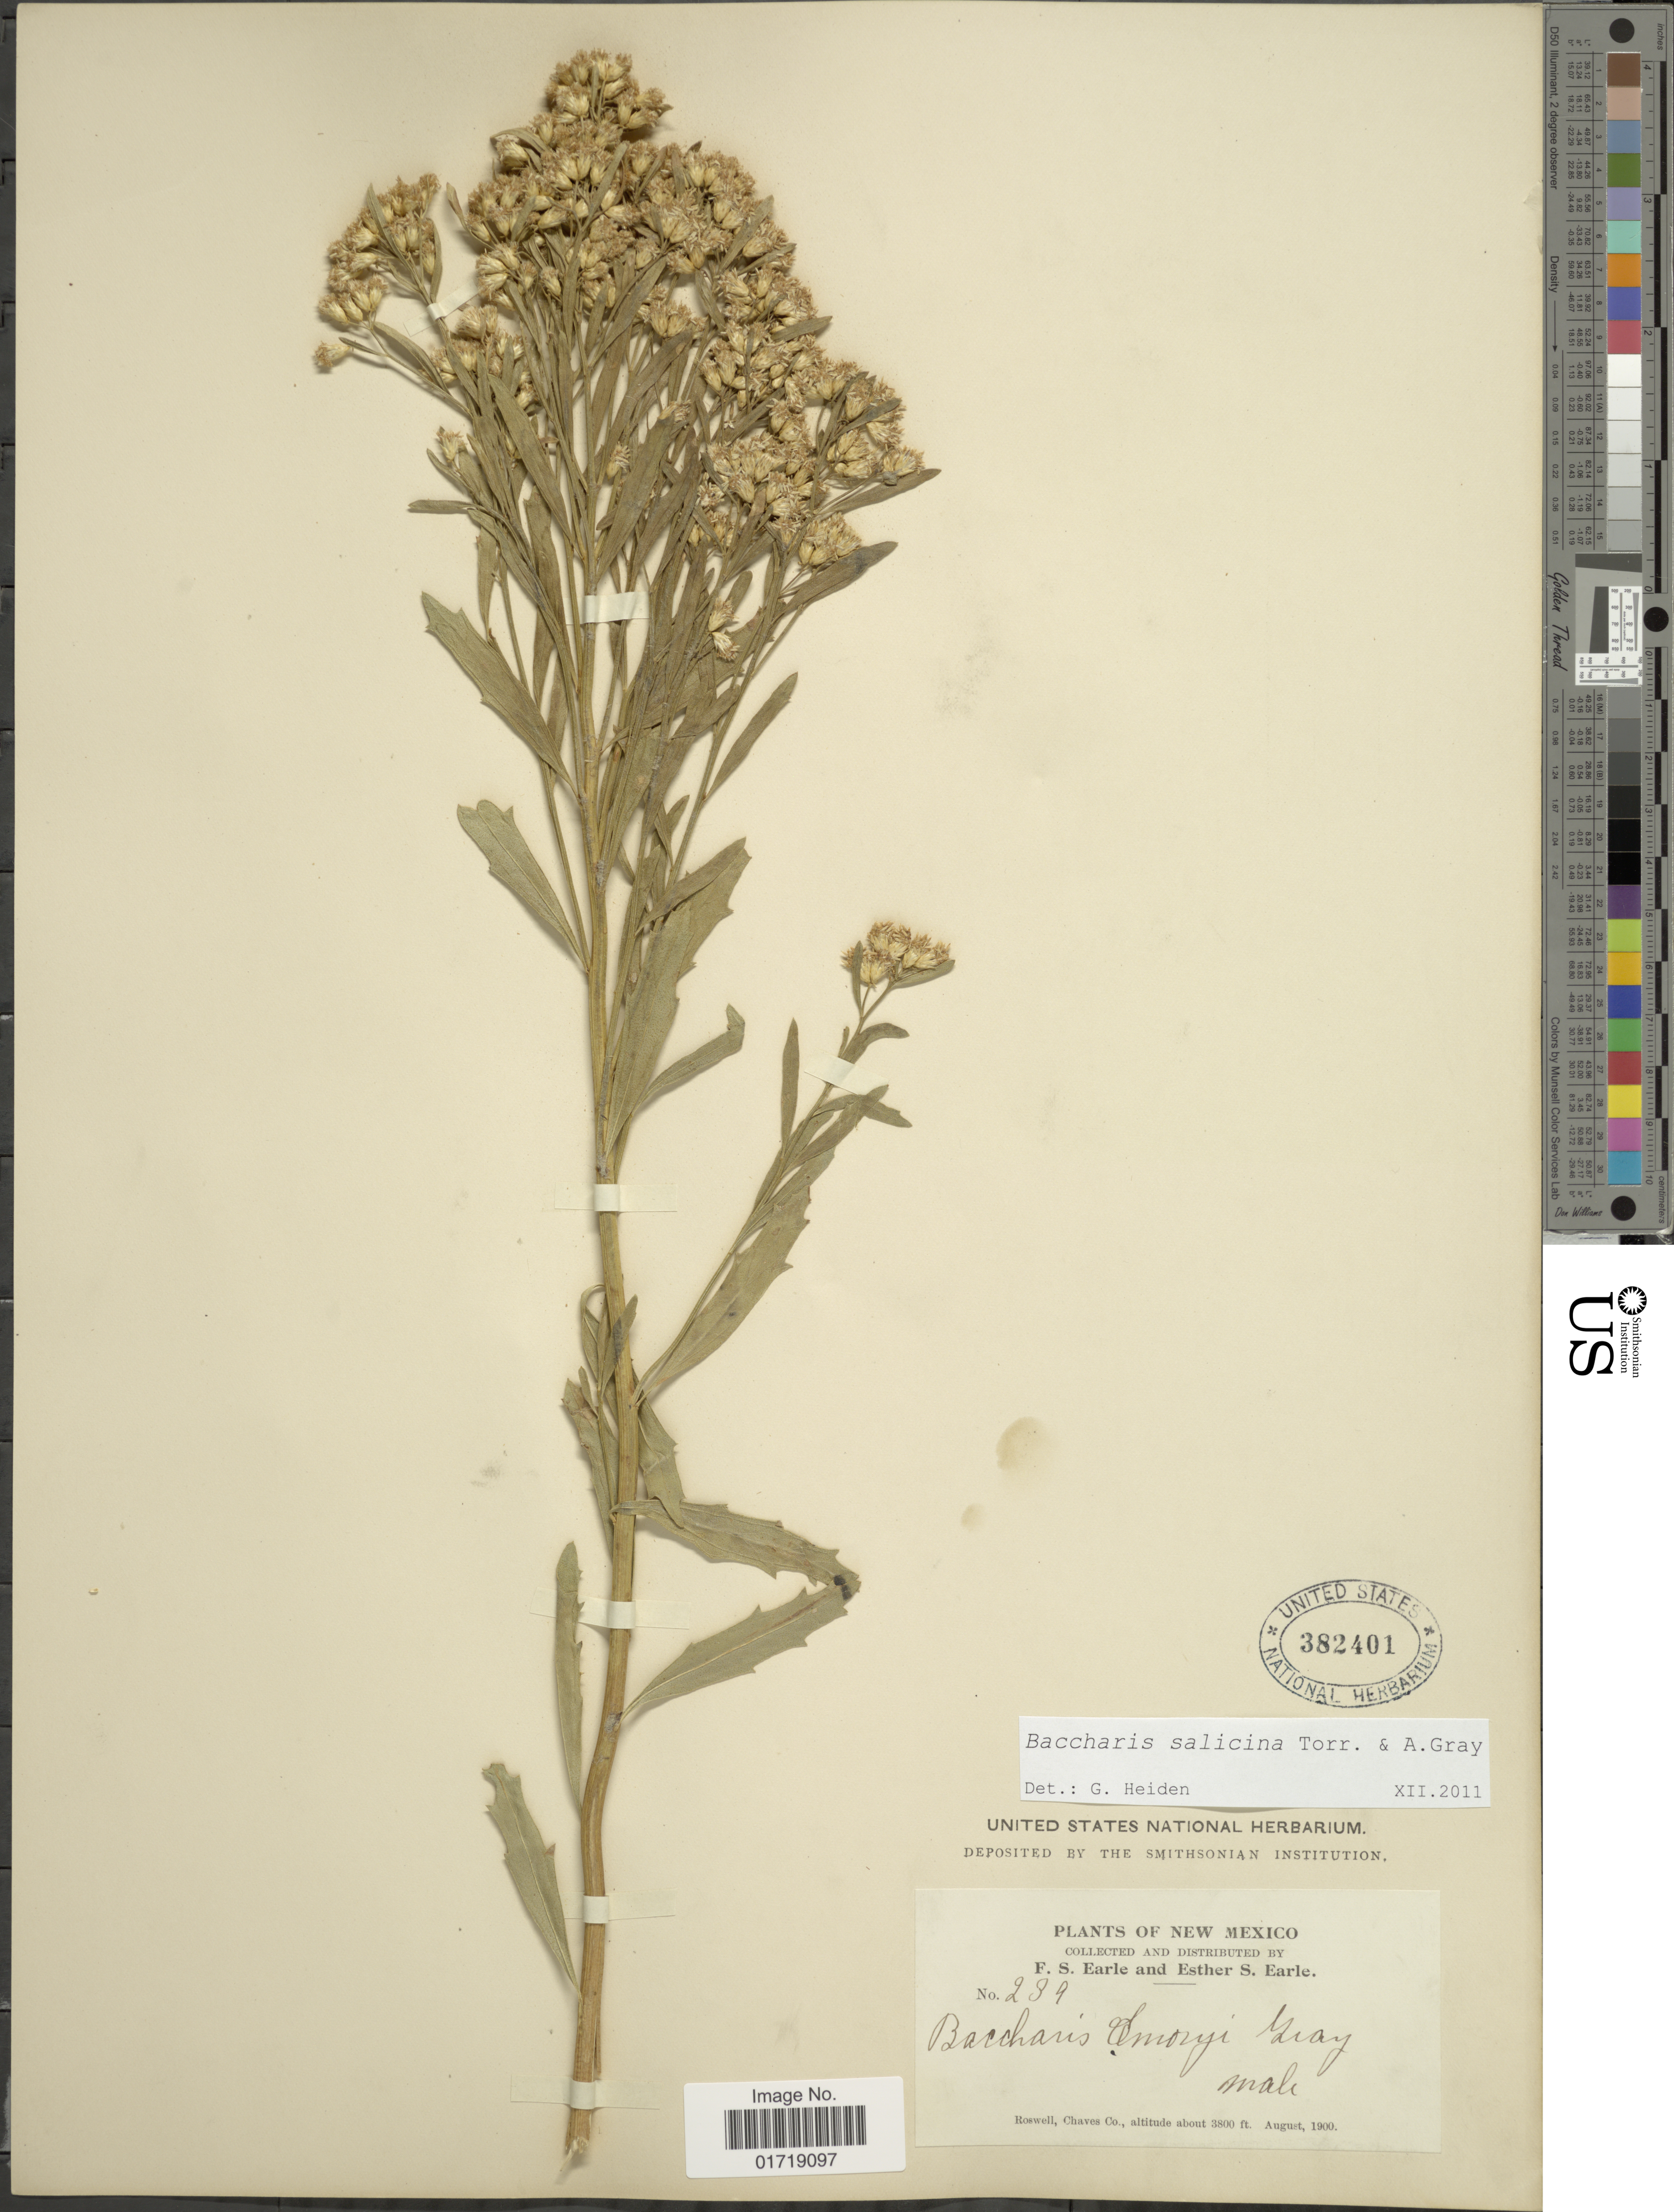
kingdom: Plantae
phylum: Tracheophyta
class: Magnoliopsida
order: Asterales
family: Asteraceae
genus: Baccharis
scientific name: Baccharis salicina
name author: Torr. & A. Gray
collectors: F. S. Earle & E. S. Earle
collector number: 239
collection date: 1900-08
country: United States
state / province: New Mexico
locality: Roswell, Chaves Co.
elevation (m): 1158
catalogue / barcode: US 382401